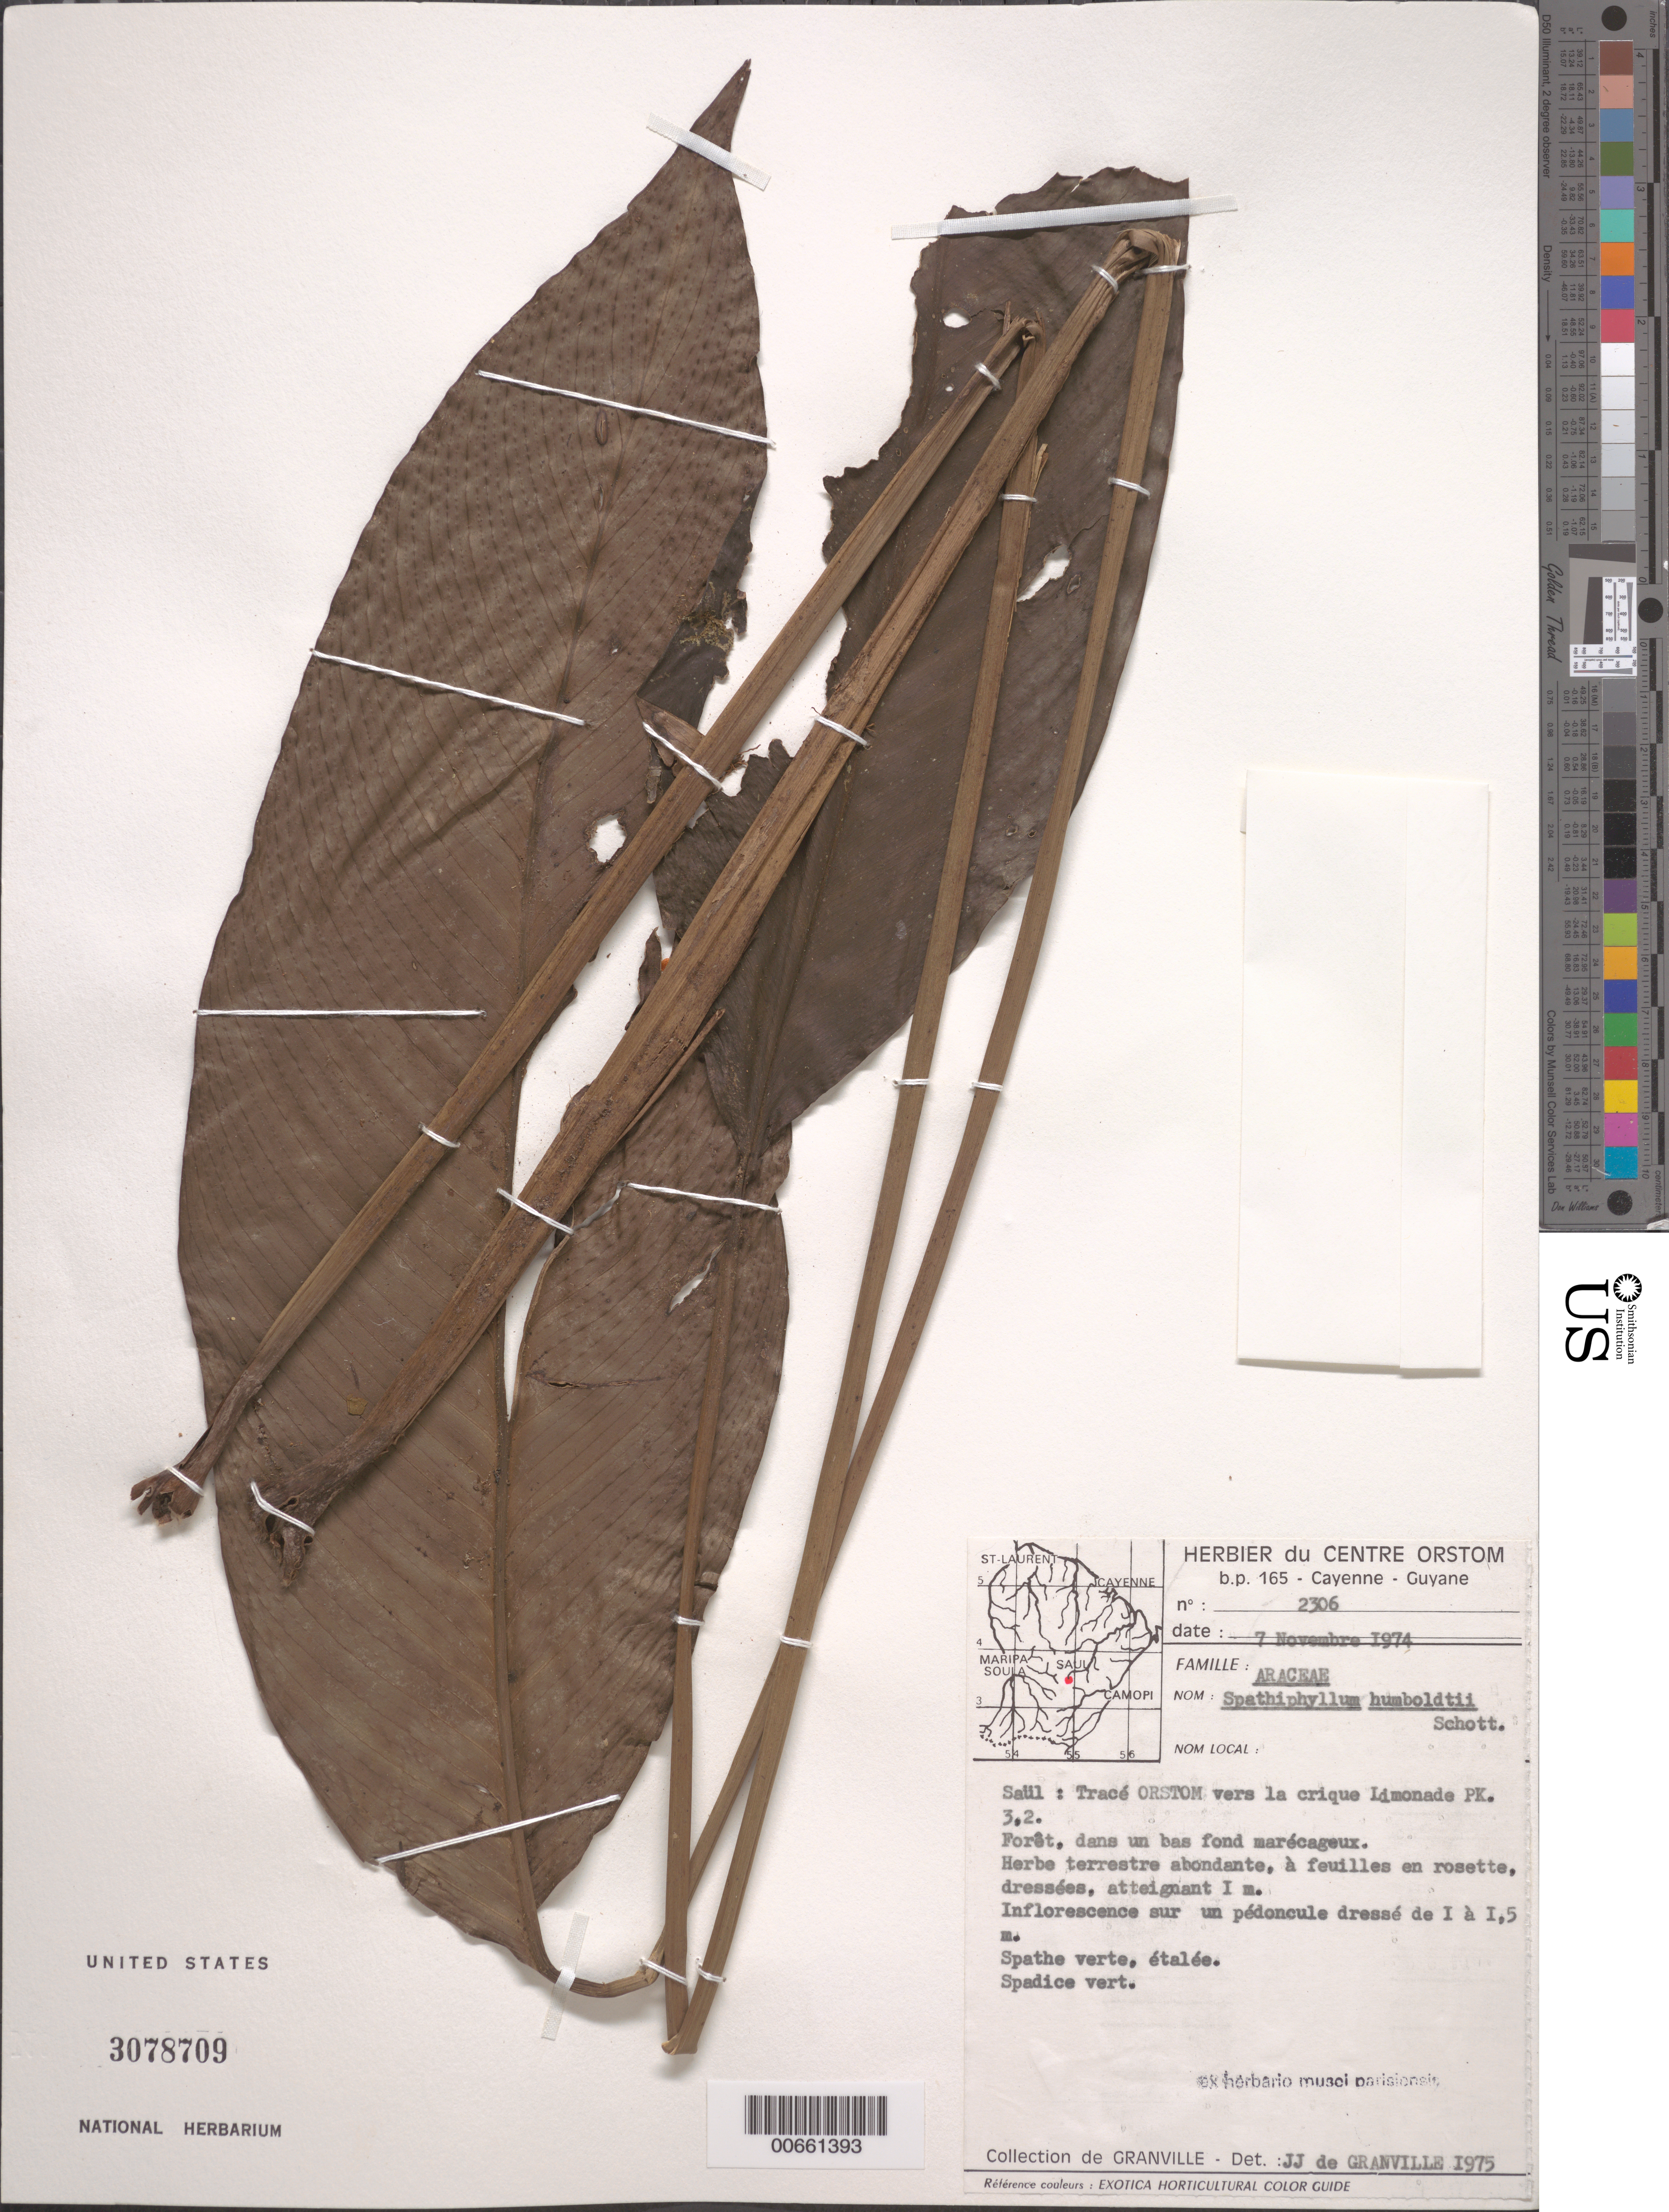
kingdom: Plantae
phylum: Tracheophyta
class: Liliopsida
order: Alismatales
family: Araceae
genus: Spathiphyllum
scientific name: Spathiphyllum humboldtii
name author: Schott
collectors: J.-J. de Granville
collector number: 2306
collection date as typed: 7-Nov-74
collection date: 1974-11-07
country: French Guiana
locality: Saül, ORSTOM, Crique Limonade, PK. 3.2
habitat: Forest in a low bog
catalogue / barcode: US 3078709